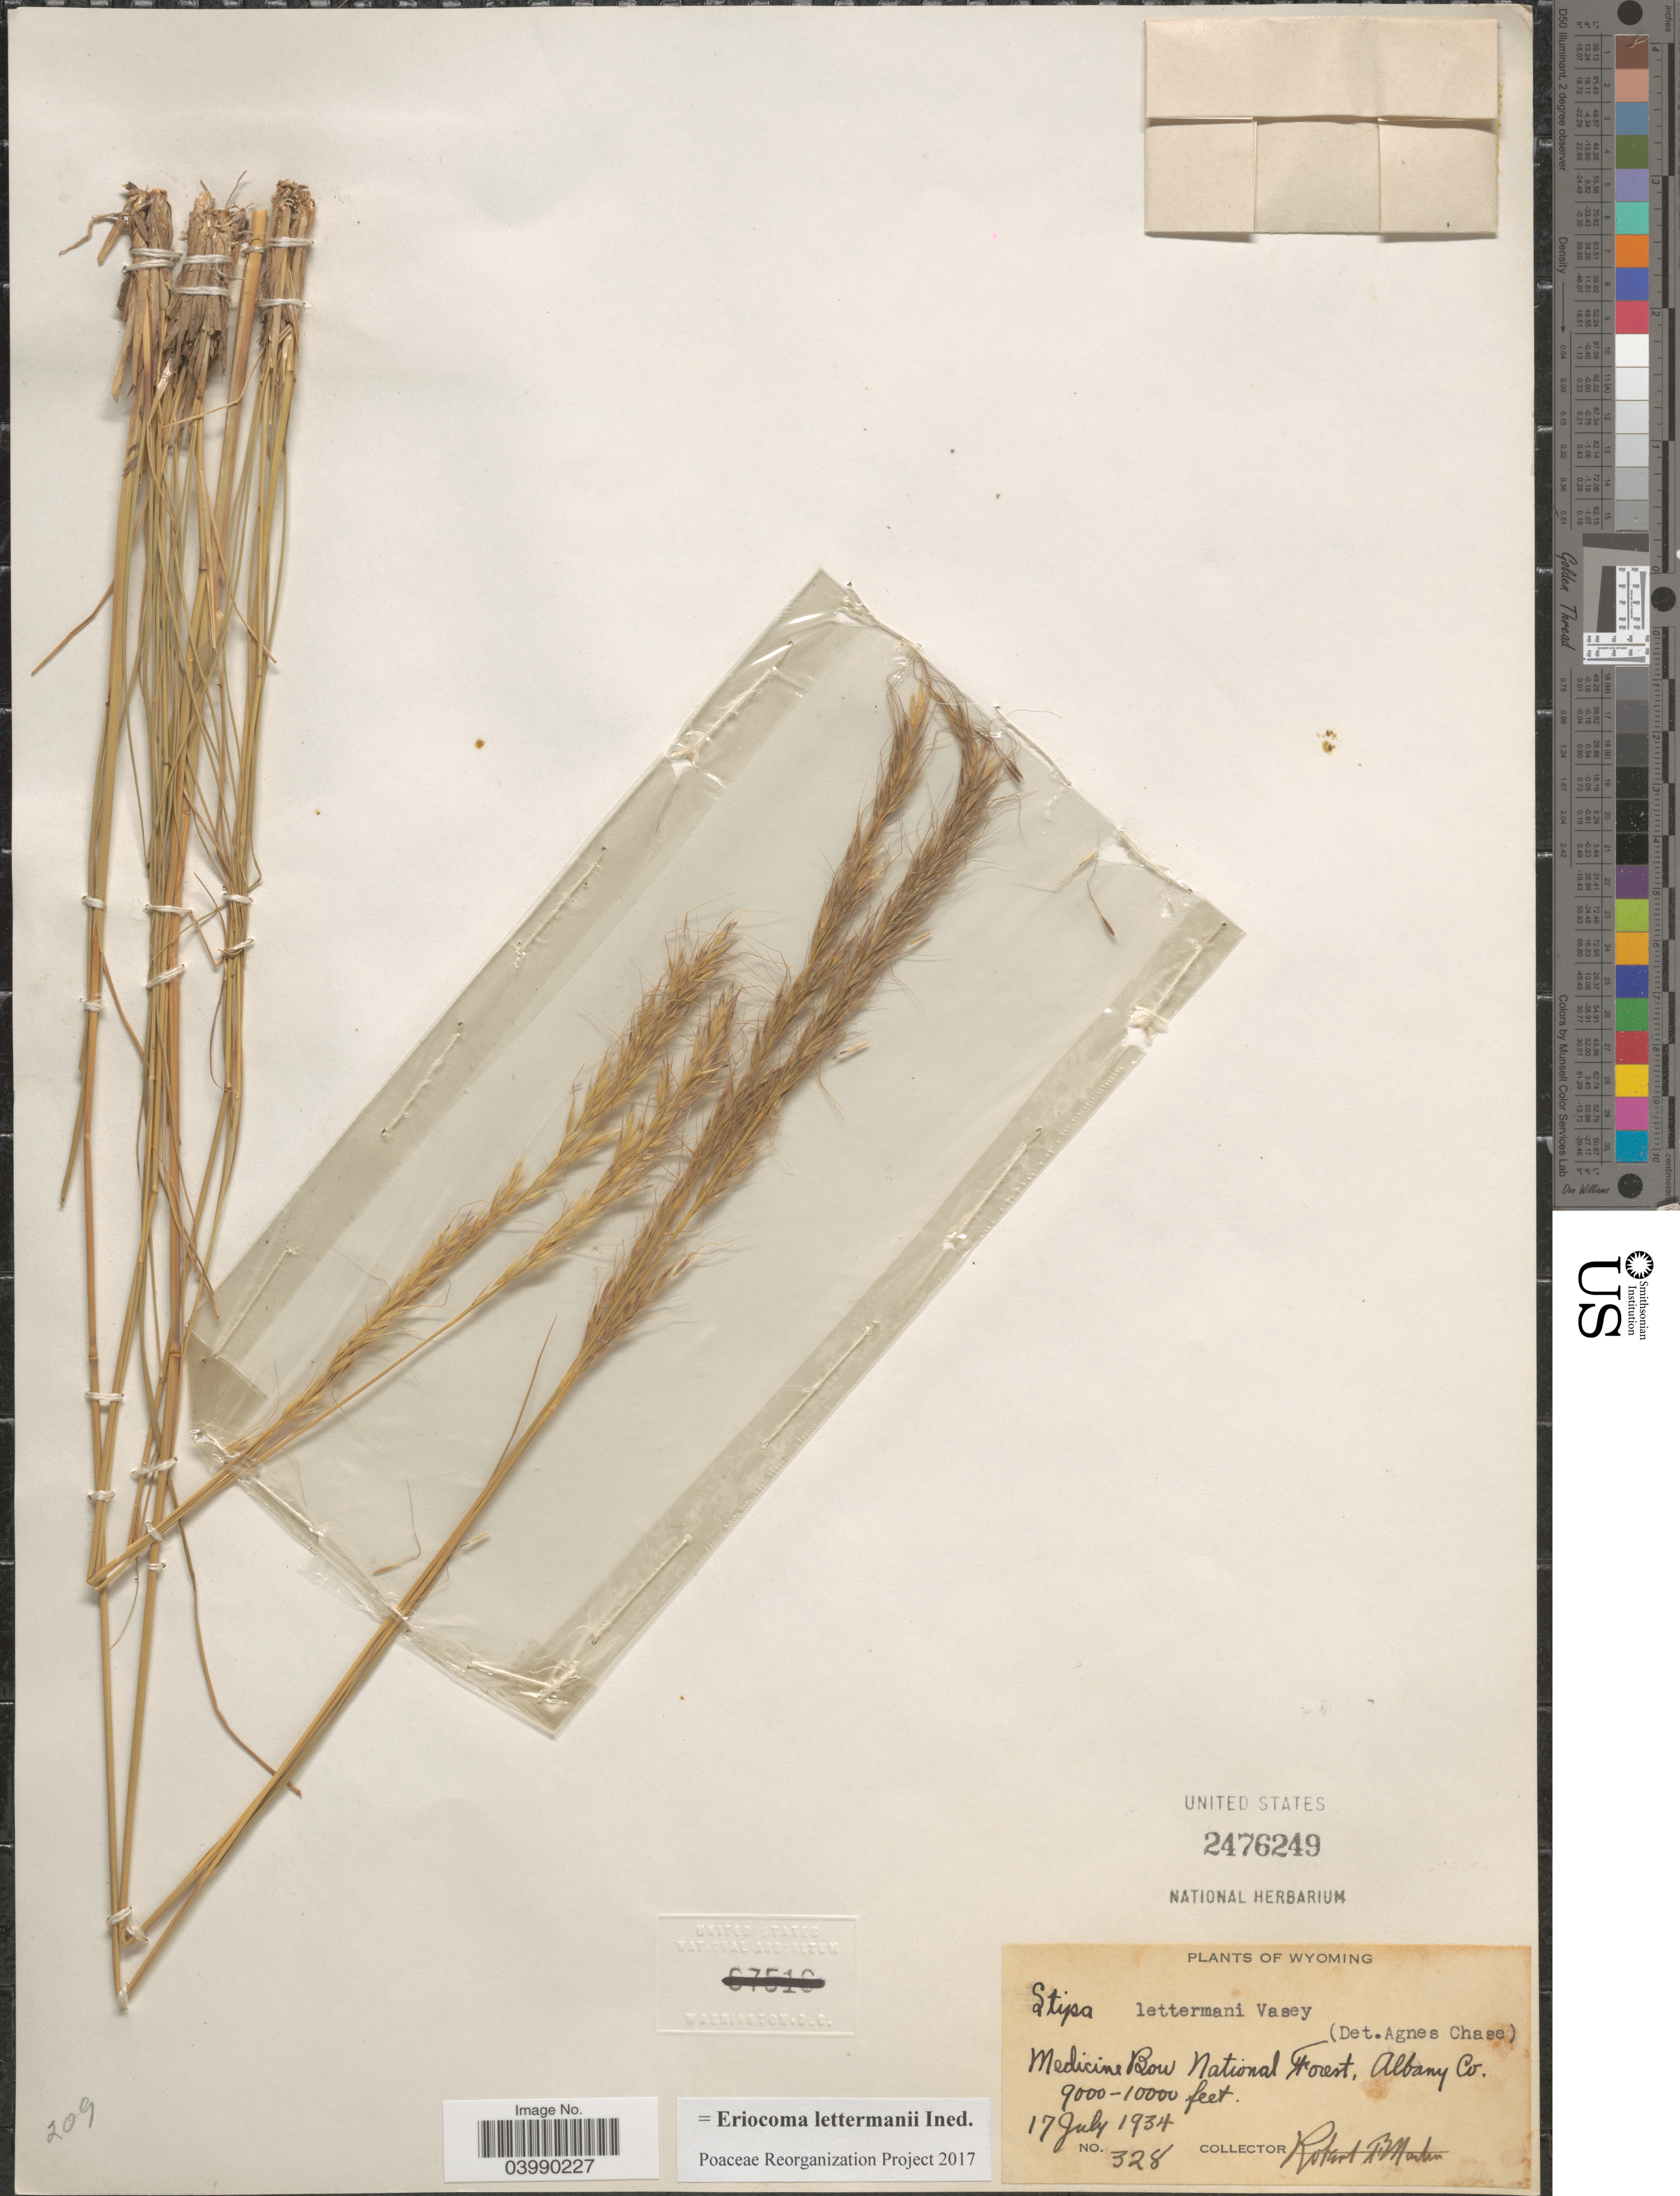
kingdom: Plantae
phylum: Tracheophyta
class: Liliopsida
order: Poales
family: Poaceae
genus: Eriocoma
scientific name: Eriocoma lettermanii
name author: (Vasey) Romasch.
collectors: R. B. Martin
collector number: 328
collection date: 1934-07-17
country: United States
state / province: Wyoming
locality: Medicine bow National Forest, Albany Co.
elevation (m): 2743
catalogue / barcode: US 2476249